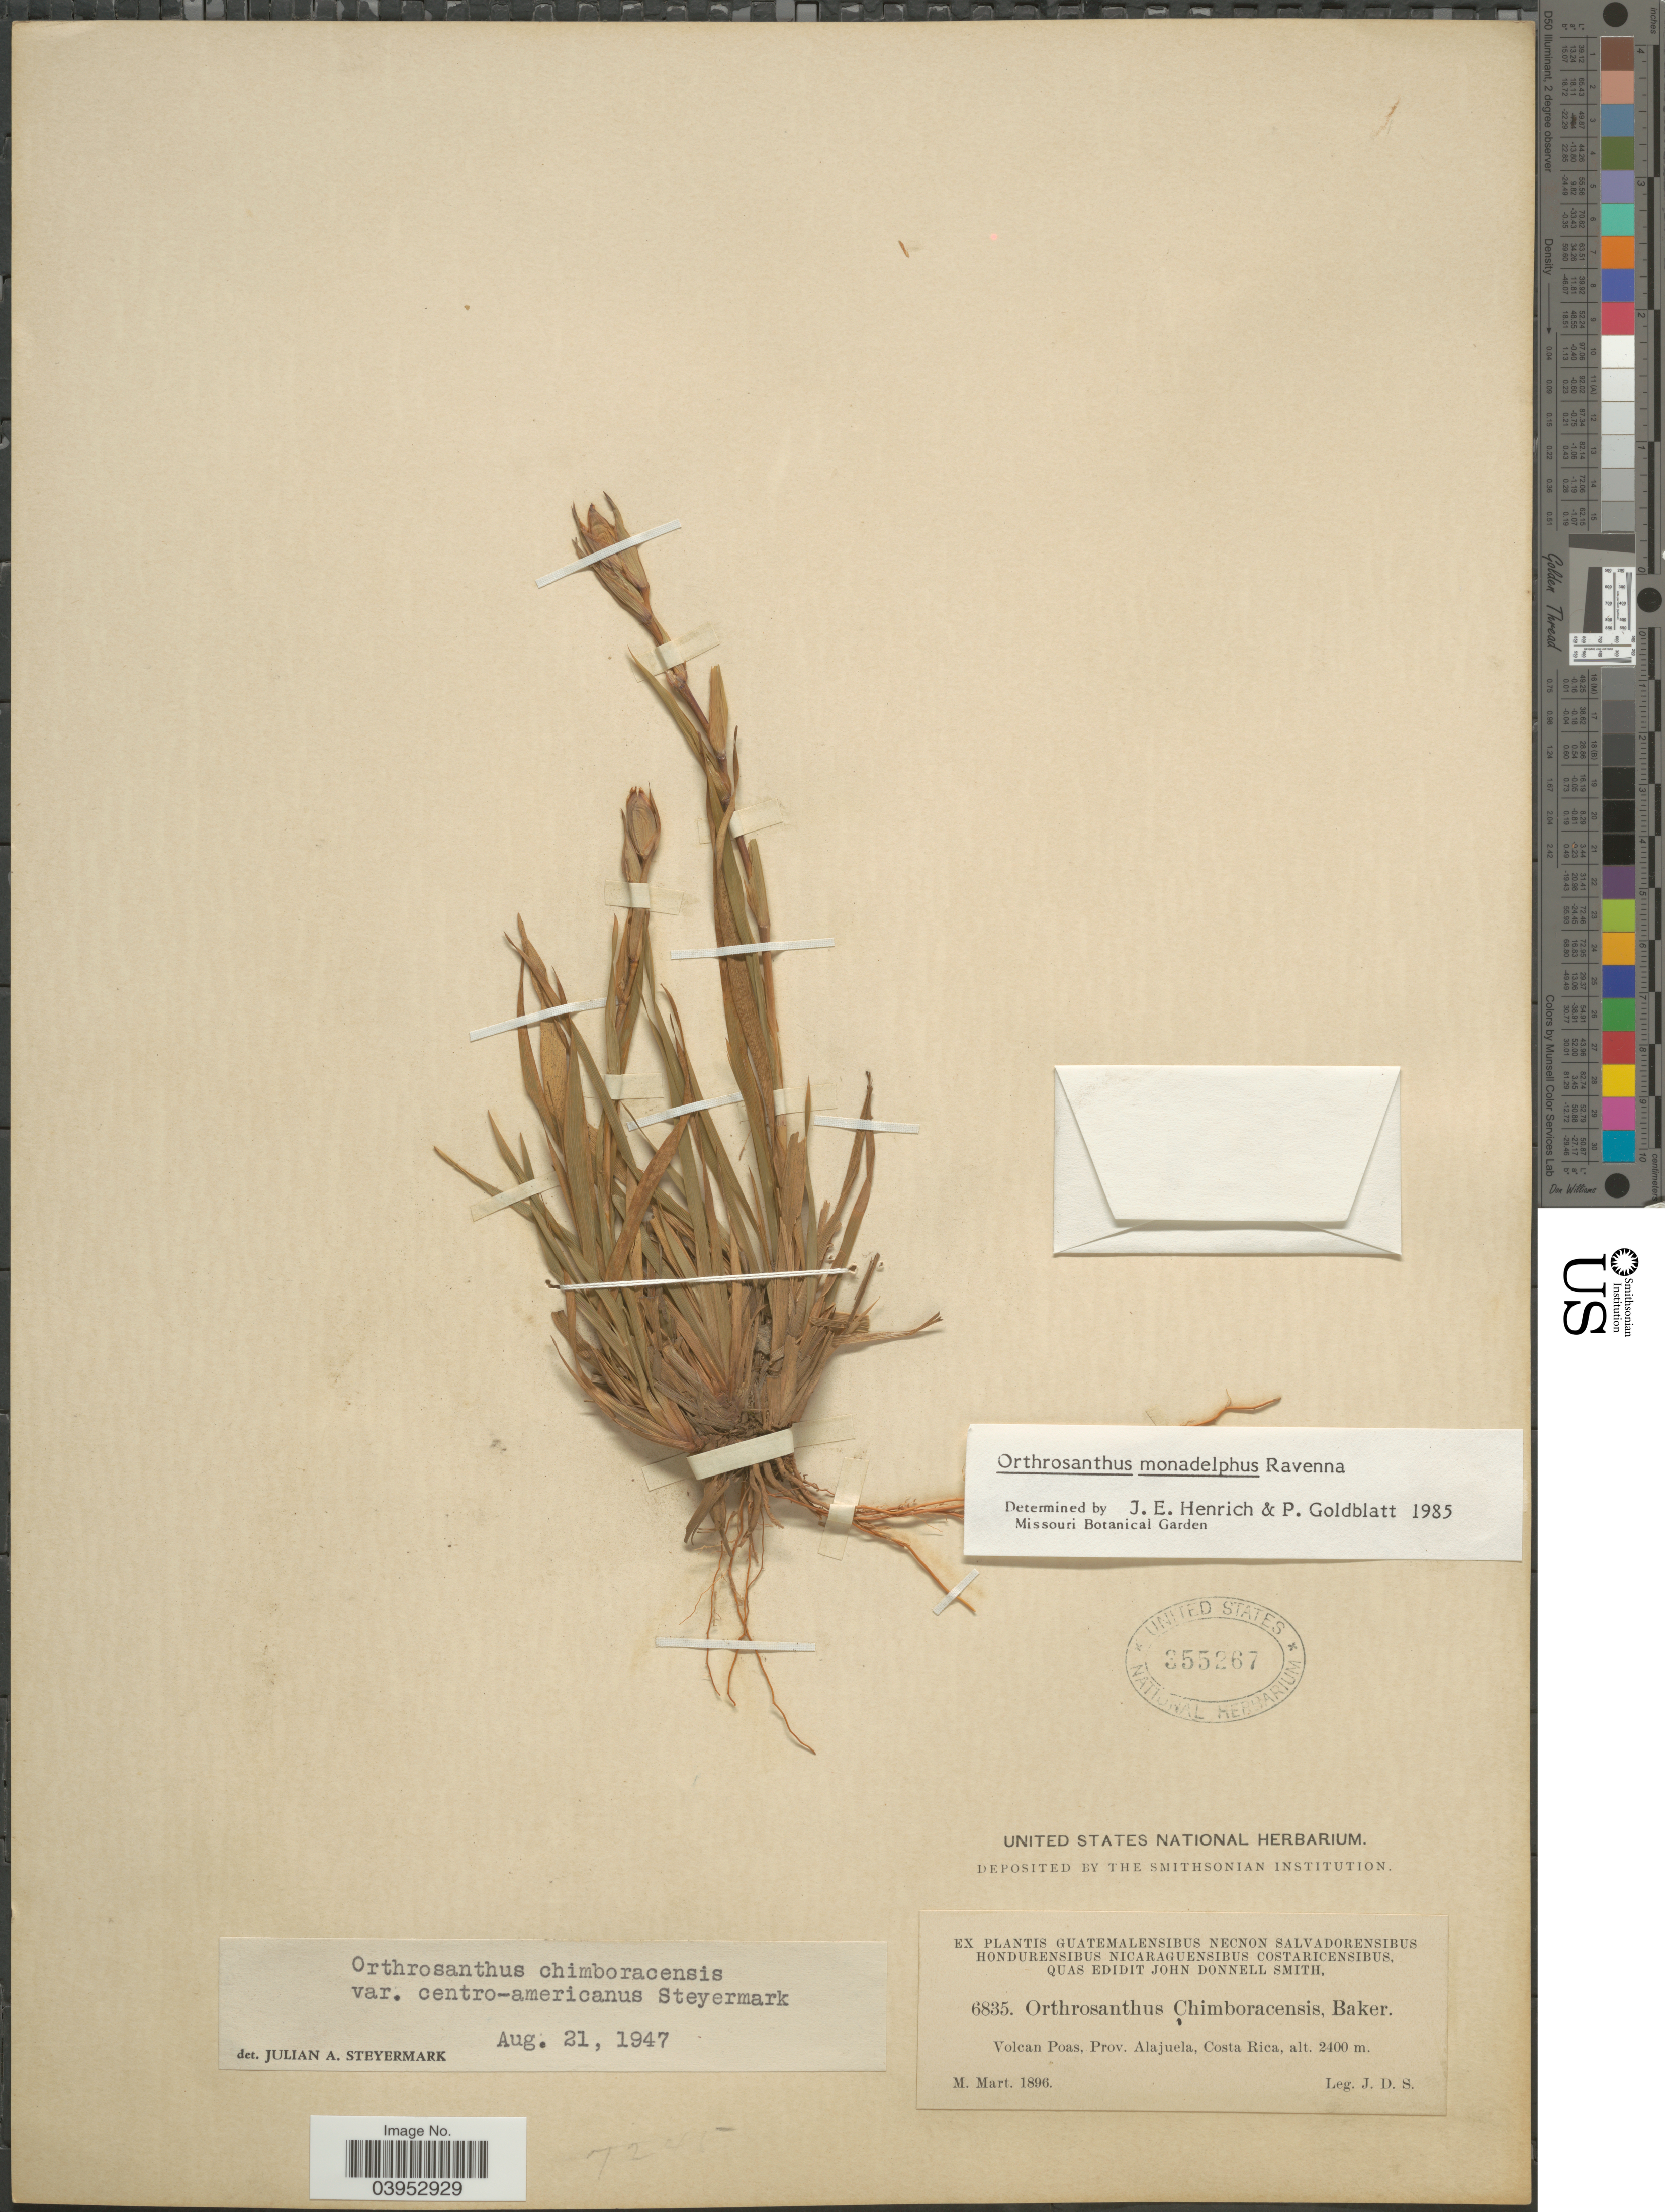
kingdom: Plantae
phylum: Tracheophyta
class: Liliopsida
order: Asparagales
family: Iridaceae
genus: Orthrosanthus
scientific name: Orthrosanthus monadelphus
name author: Ravenna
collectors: J. Donnell Smith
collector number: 6835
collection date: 1896-03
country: Costa Rica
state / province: Alajuela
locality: Volcan Poas.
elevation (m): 2400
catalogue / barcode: US 355267